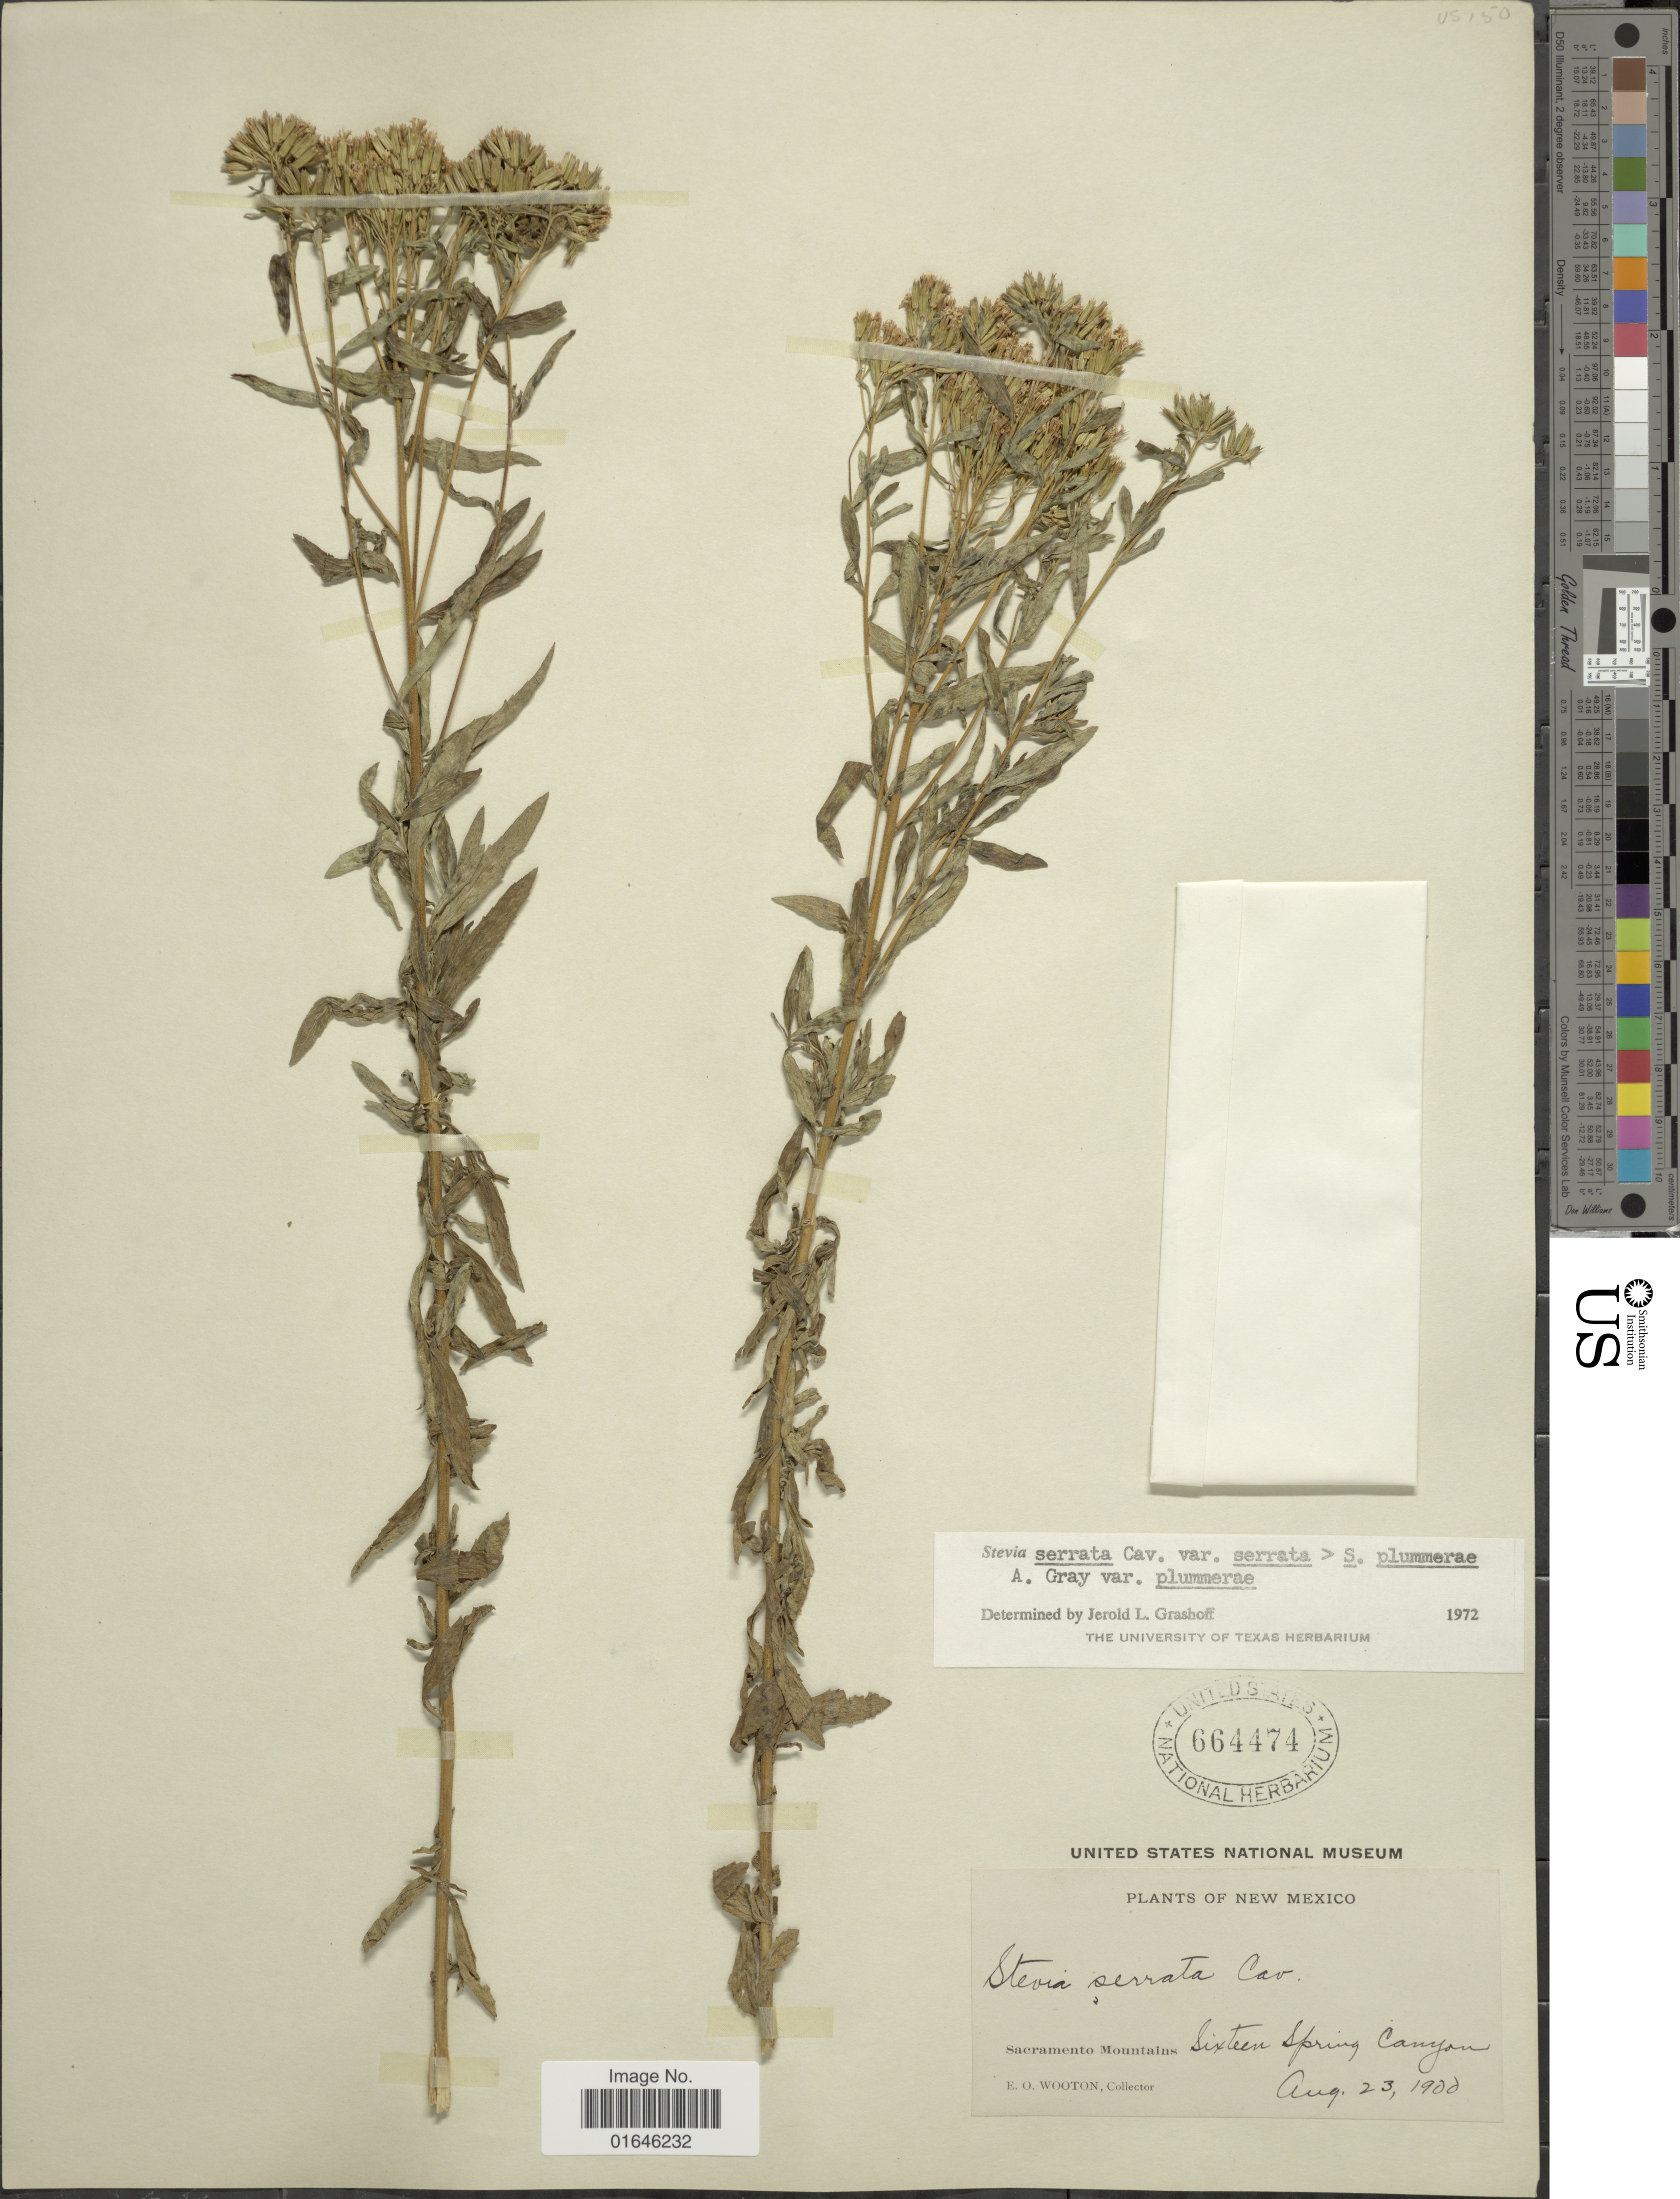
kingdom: Plantae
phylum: Tracheophyta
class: Magnoliopsida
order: Asterales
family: Asteraceae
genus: Stevia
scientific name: Stevia serrata x S. plummerae A. Gray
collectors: E. O. Wooton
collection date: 1900-08-23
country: United States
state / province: New Mexico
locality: Sacramento Mountains, Sixteen spring canyon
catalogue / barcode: US 664474